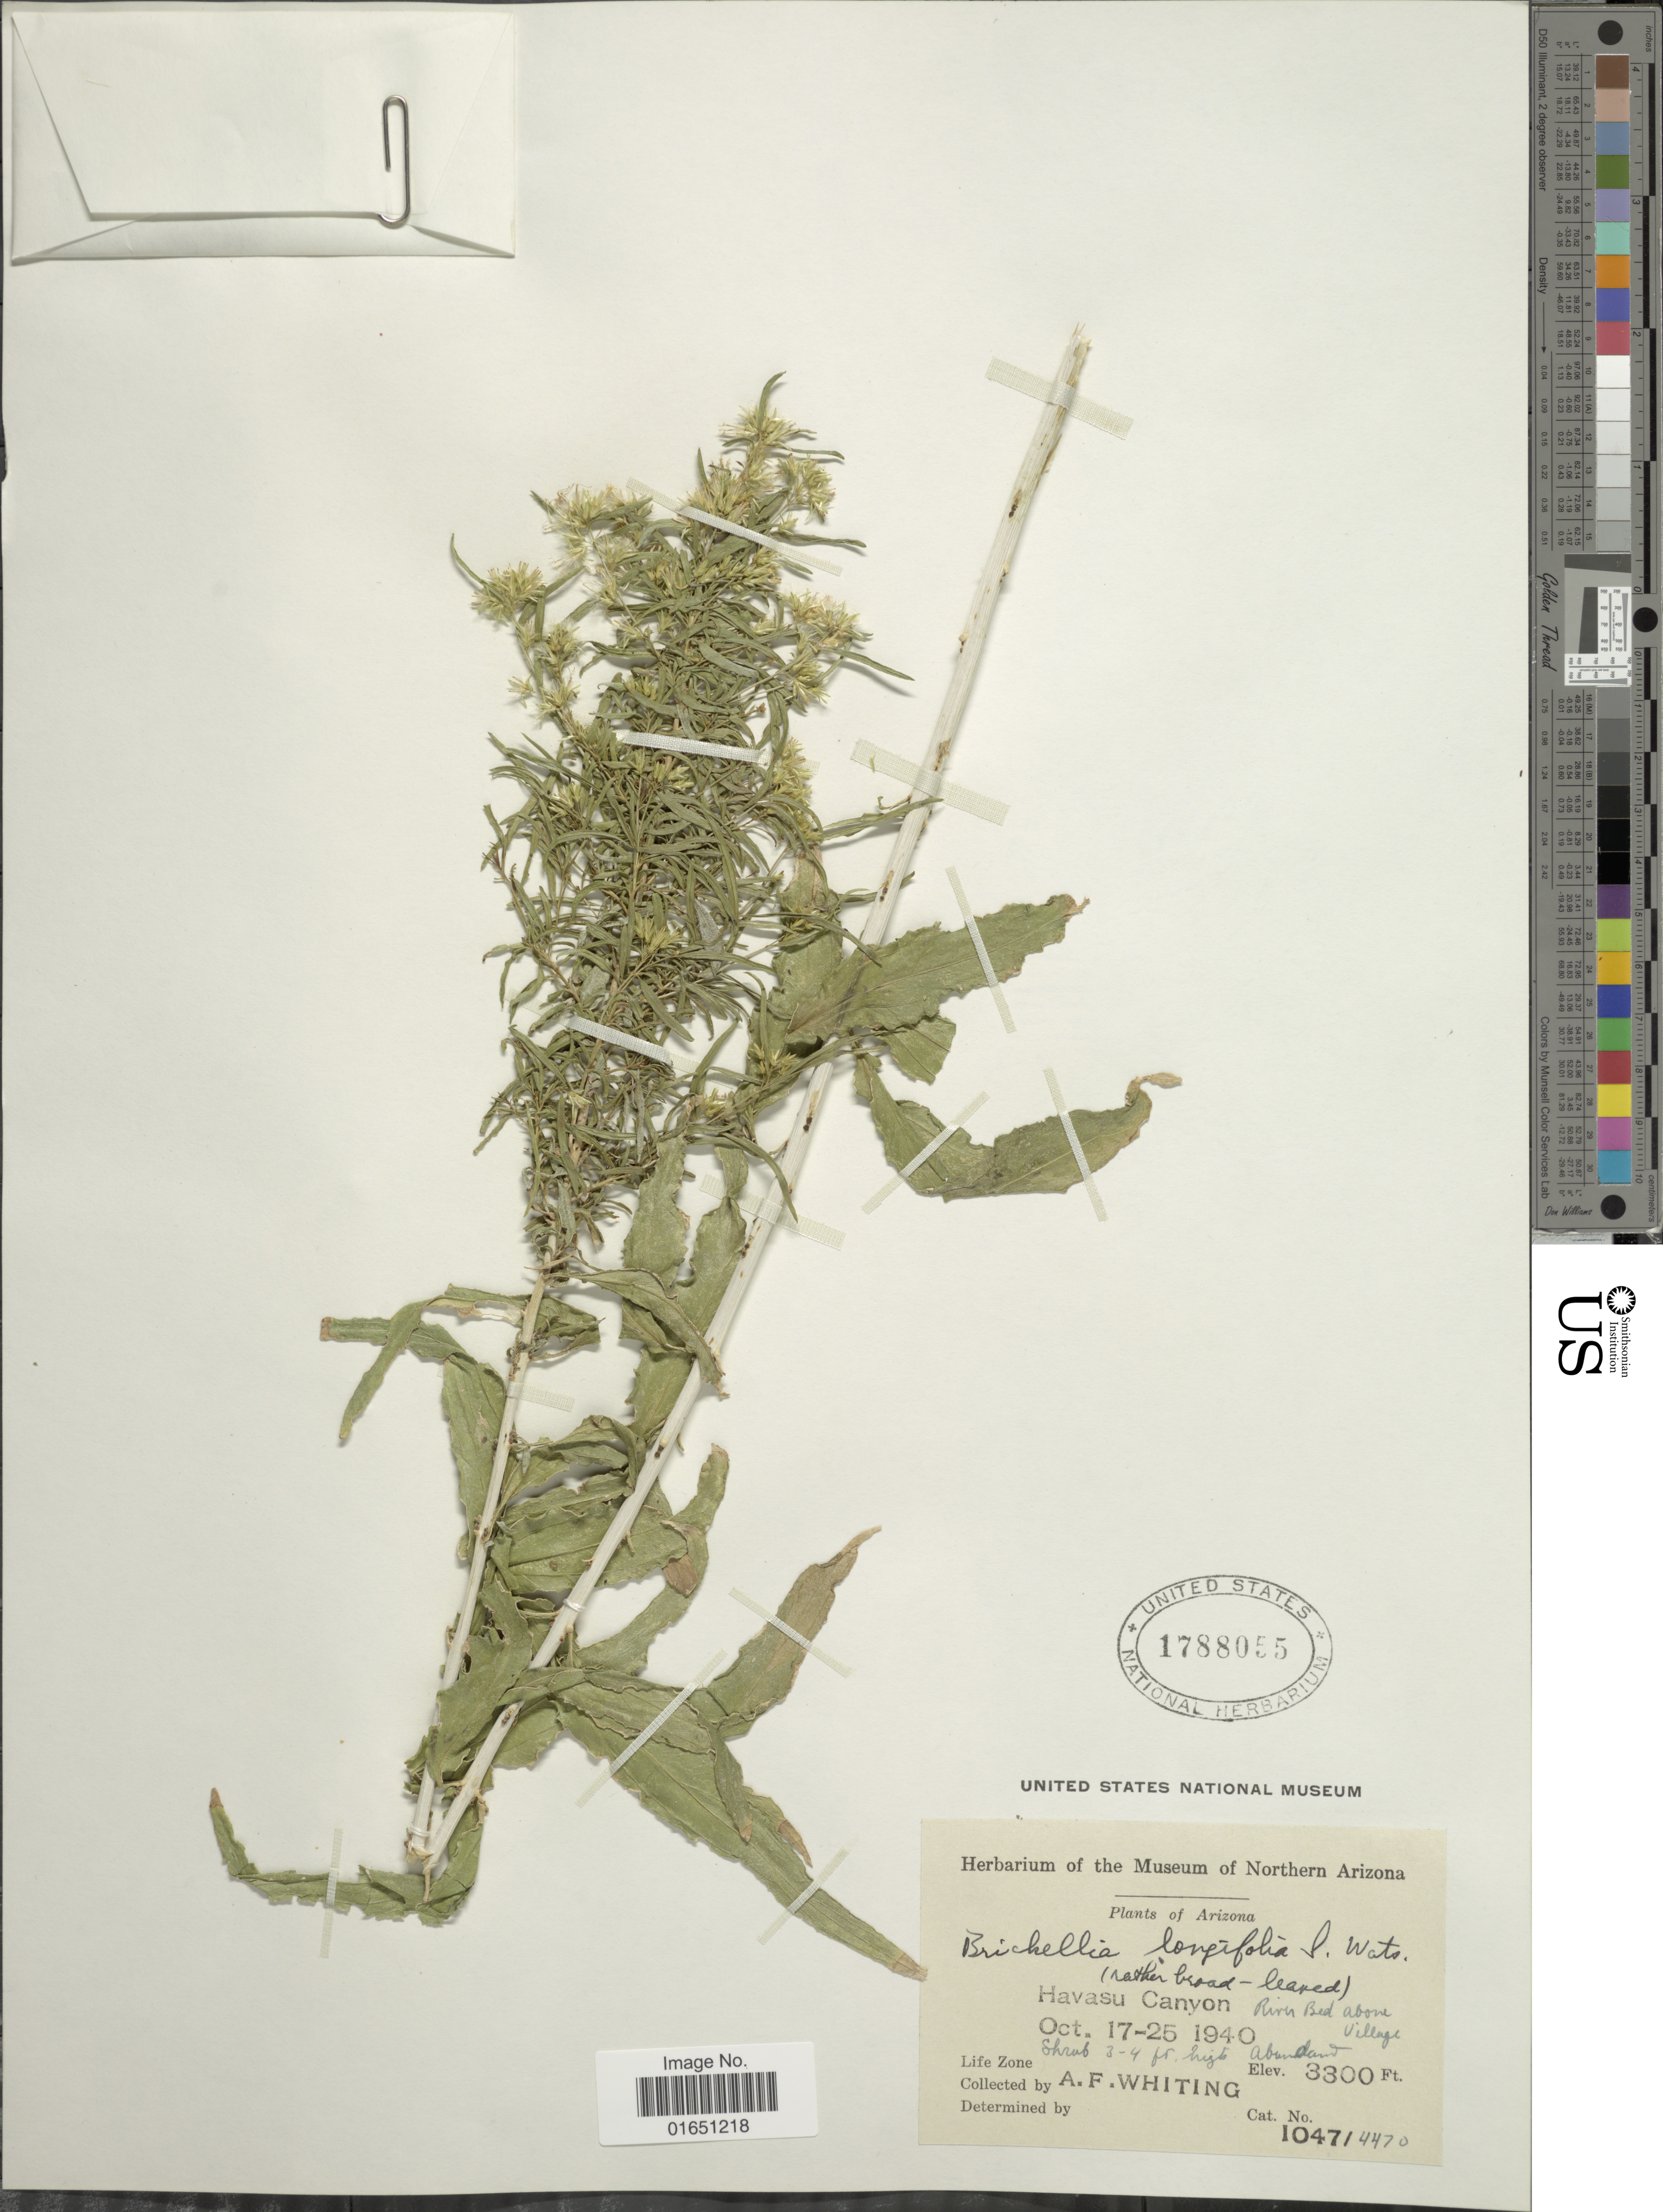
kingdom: Plantae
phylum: Tracheophyta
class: Magnoliopsida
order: Asterales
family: Asteraceae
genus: Brickellia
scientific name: Brickellia longifolia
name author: S. Watson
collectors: A. F. Whiting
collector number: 1047/4470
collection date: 1940-10-17/1940-10-25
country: United States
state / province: Arizona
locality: Havasu Canyon, River Bed above Village, Life Zone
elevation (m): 1006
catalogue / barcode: US 1788055